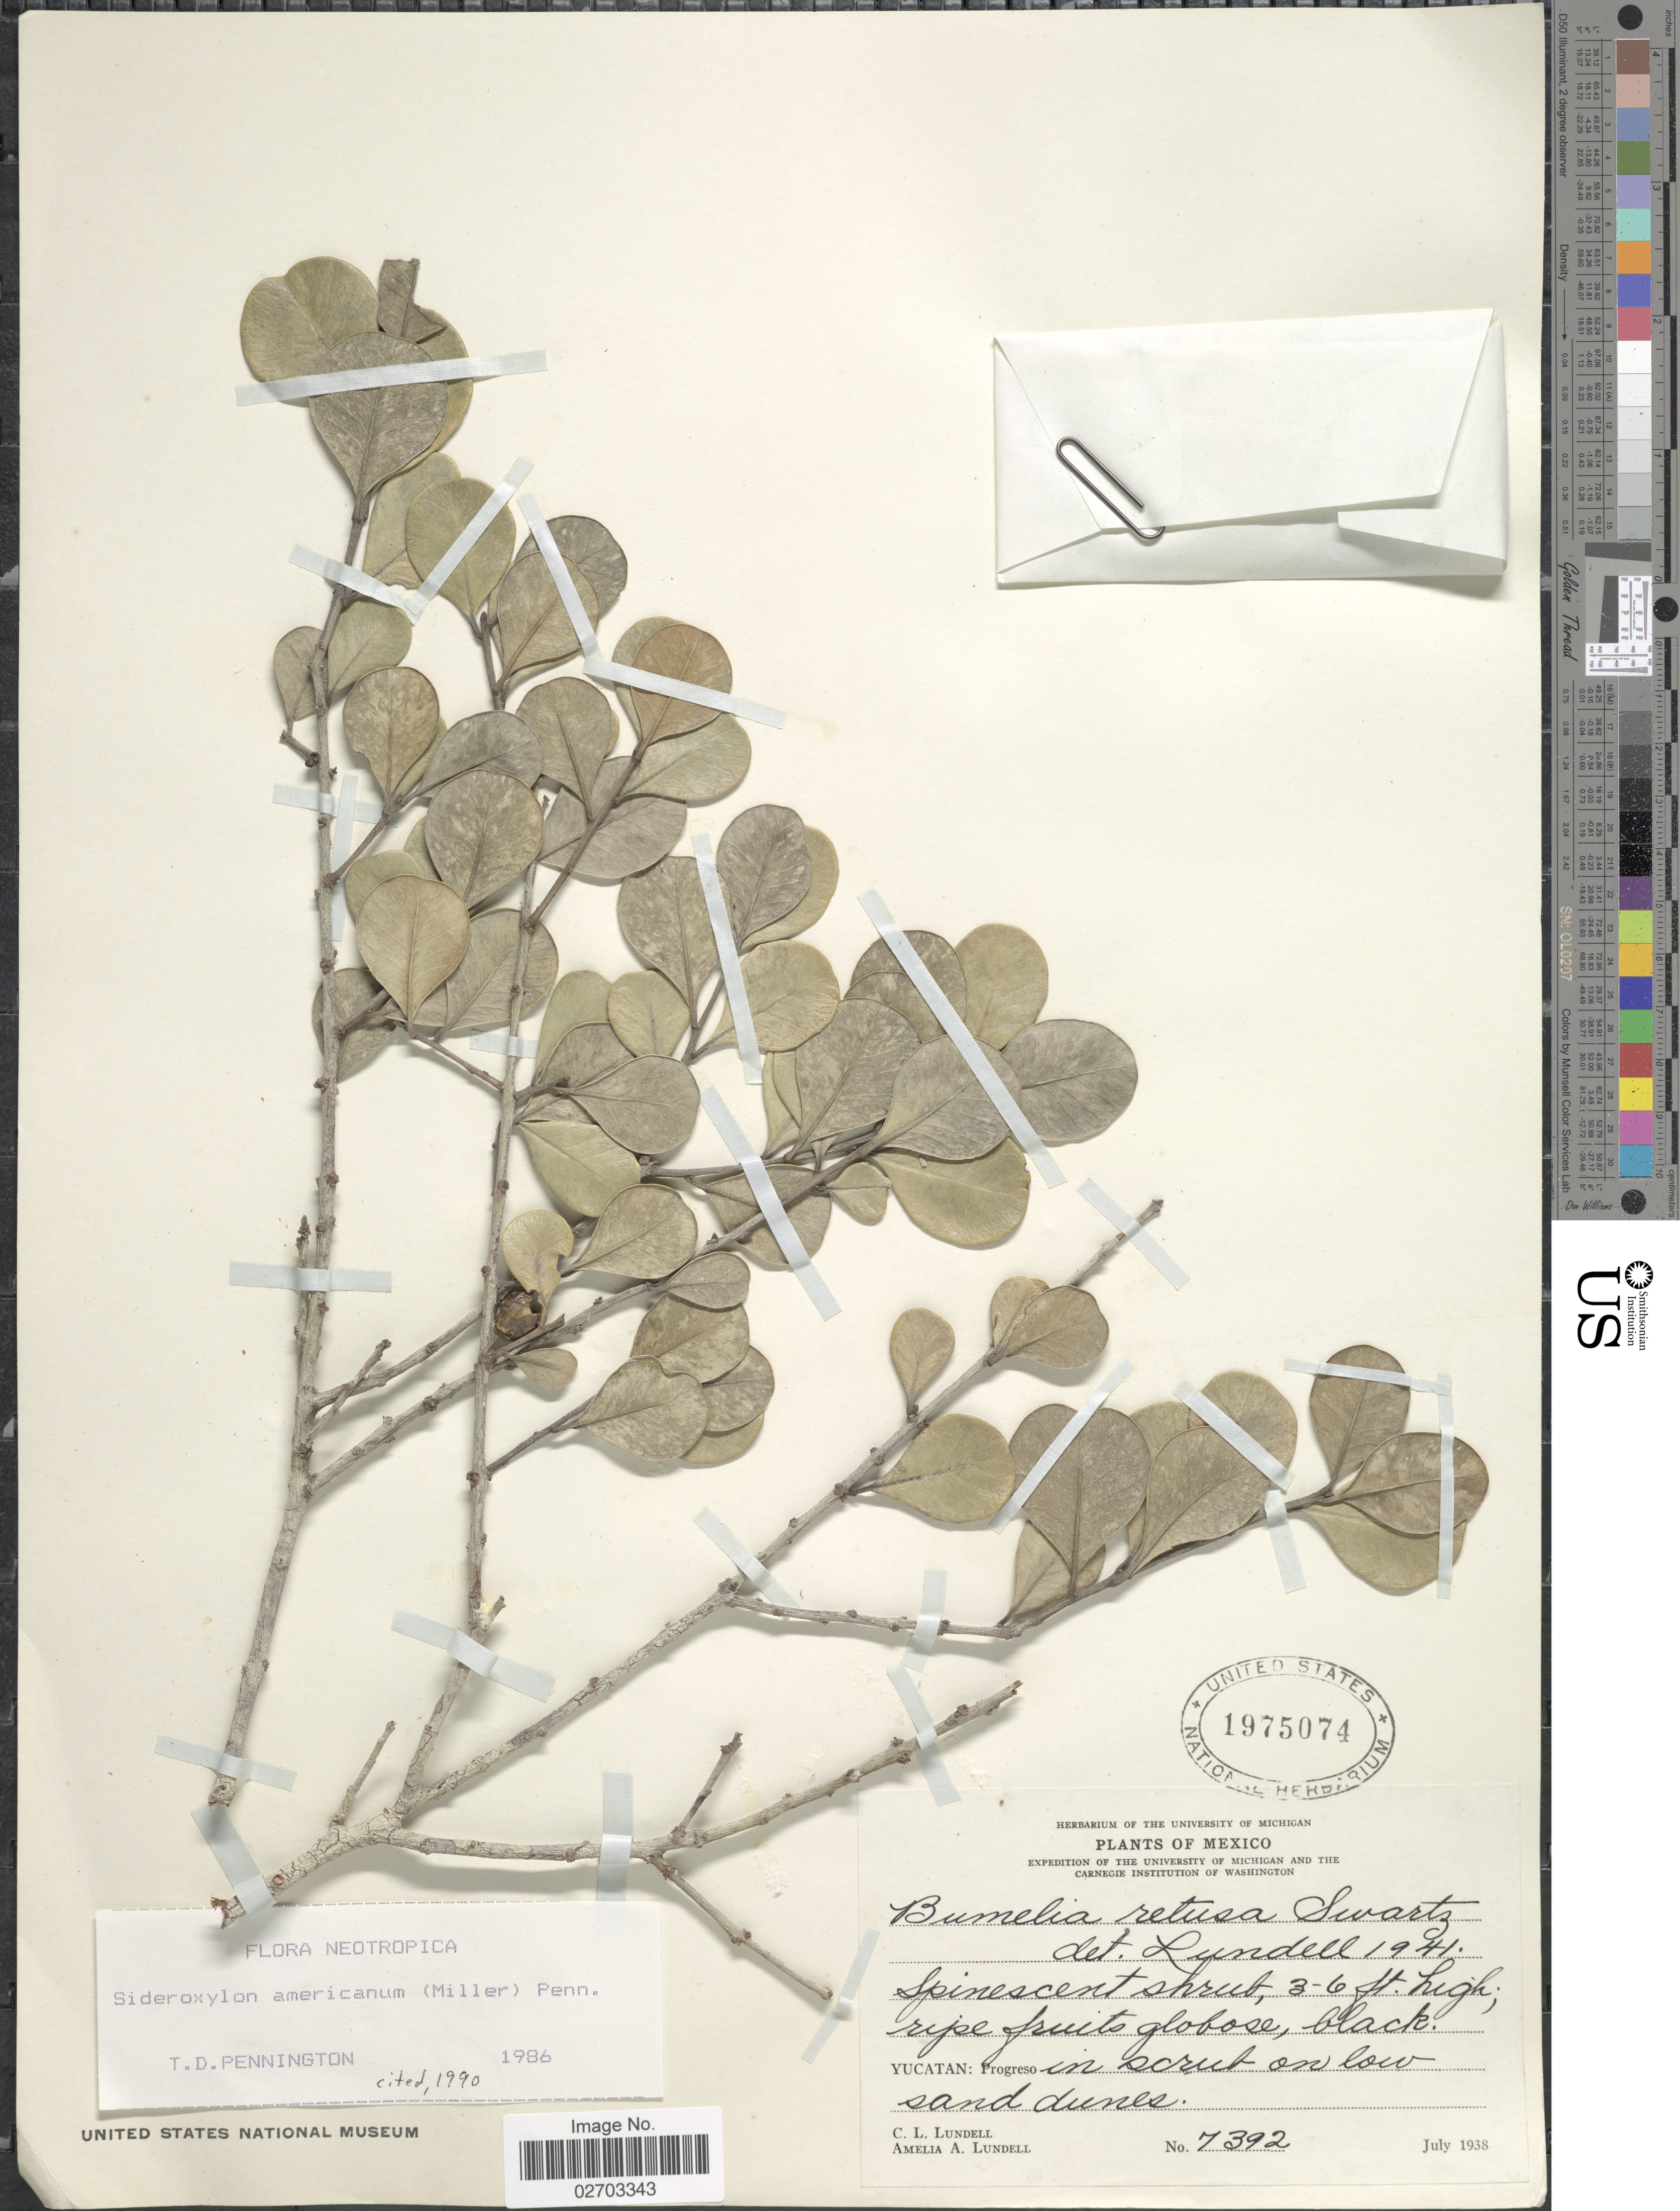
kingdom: Plantae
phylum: Tracheophyta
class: Magnoliopsida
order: Ericales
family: Sapotaceae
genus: Sideroxylon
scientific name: Sideroxylon americanum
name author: (Mill.) T.D. Penn.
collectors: C. L. Lundell & A. A. Lundell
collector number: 7392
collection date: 1938-07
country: Mexico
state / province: Yucatán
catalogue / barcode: US 1975074